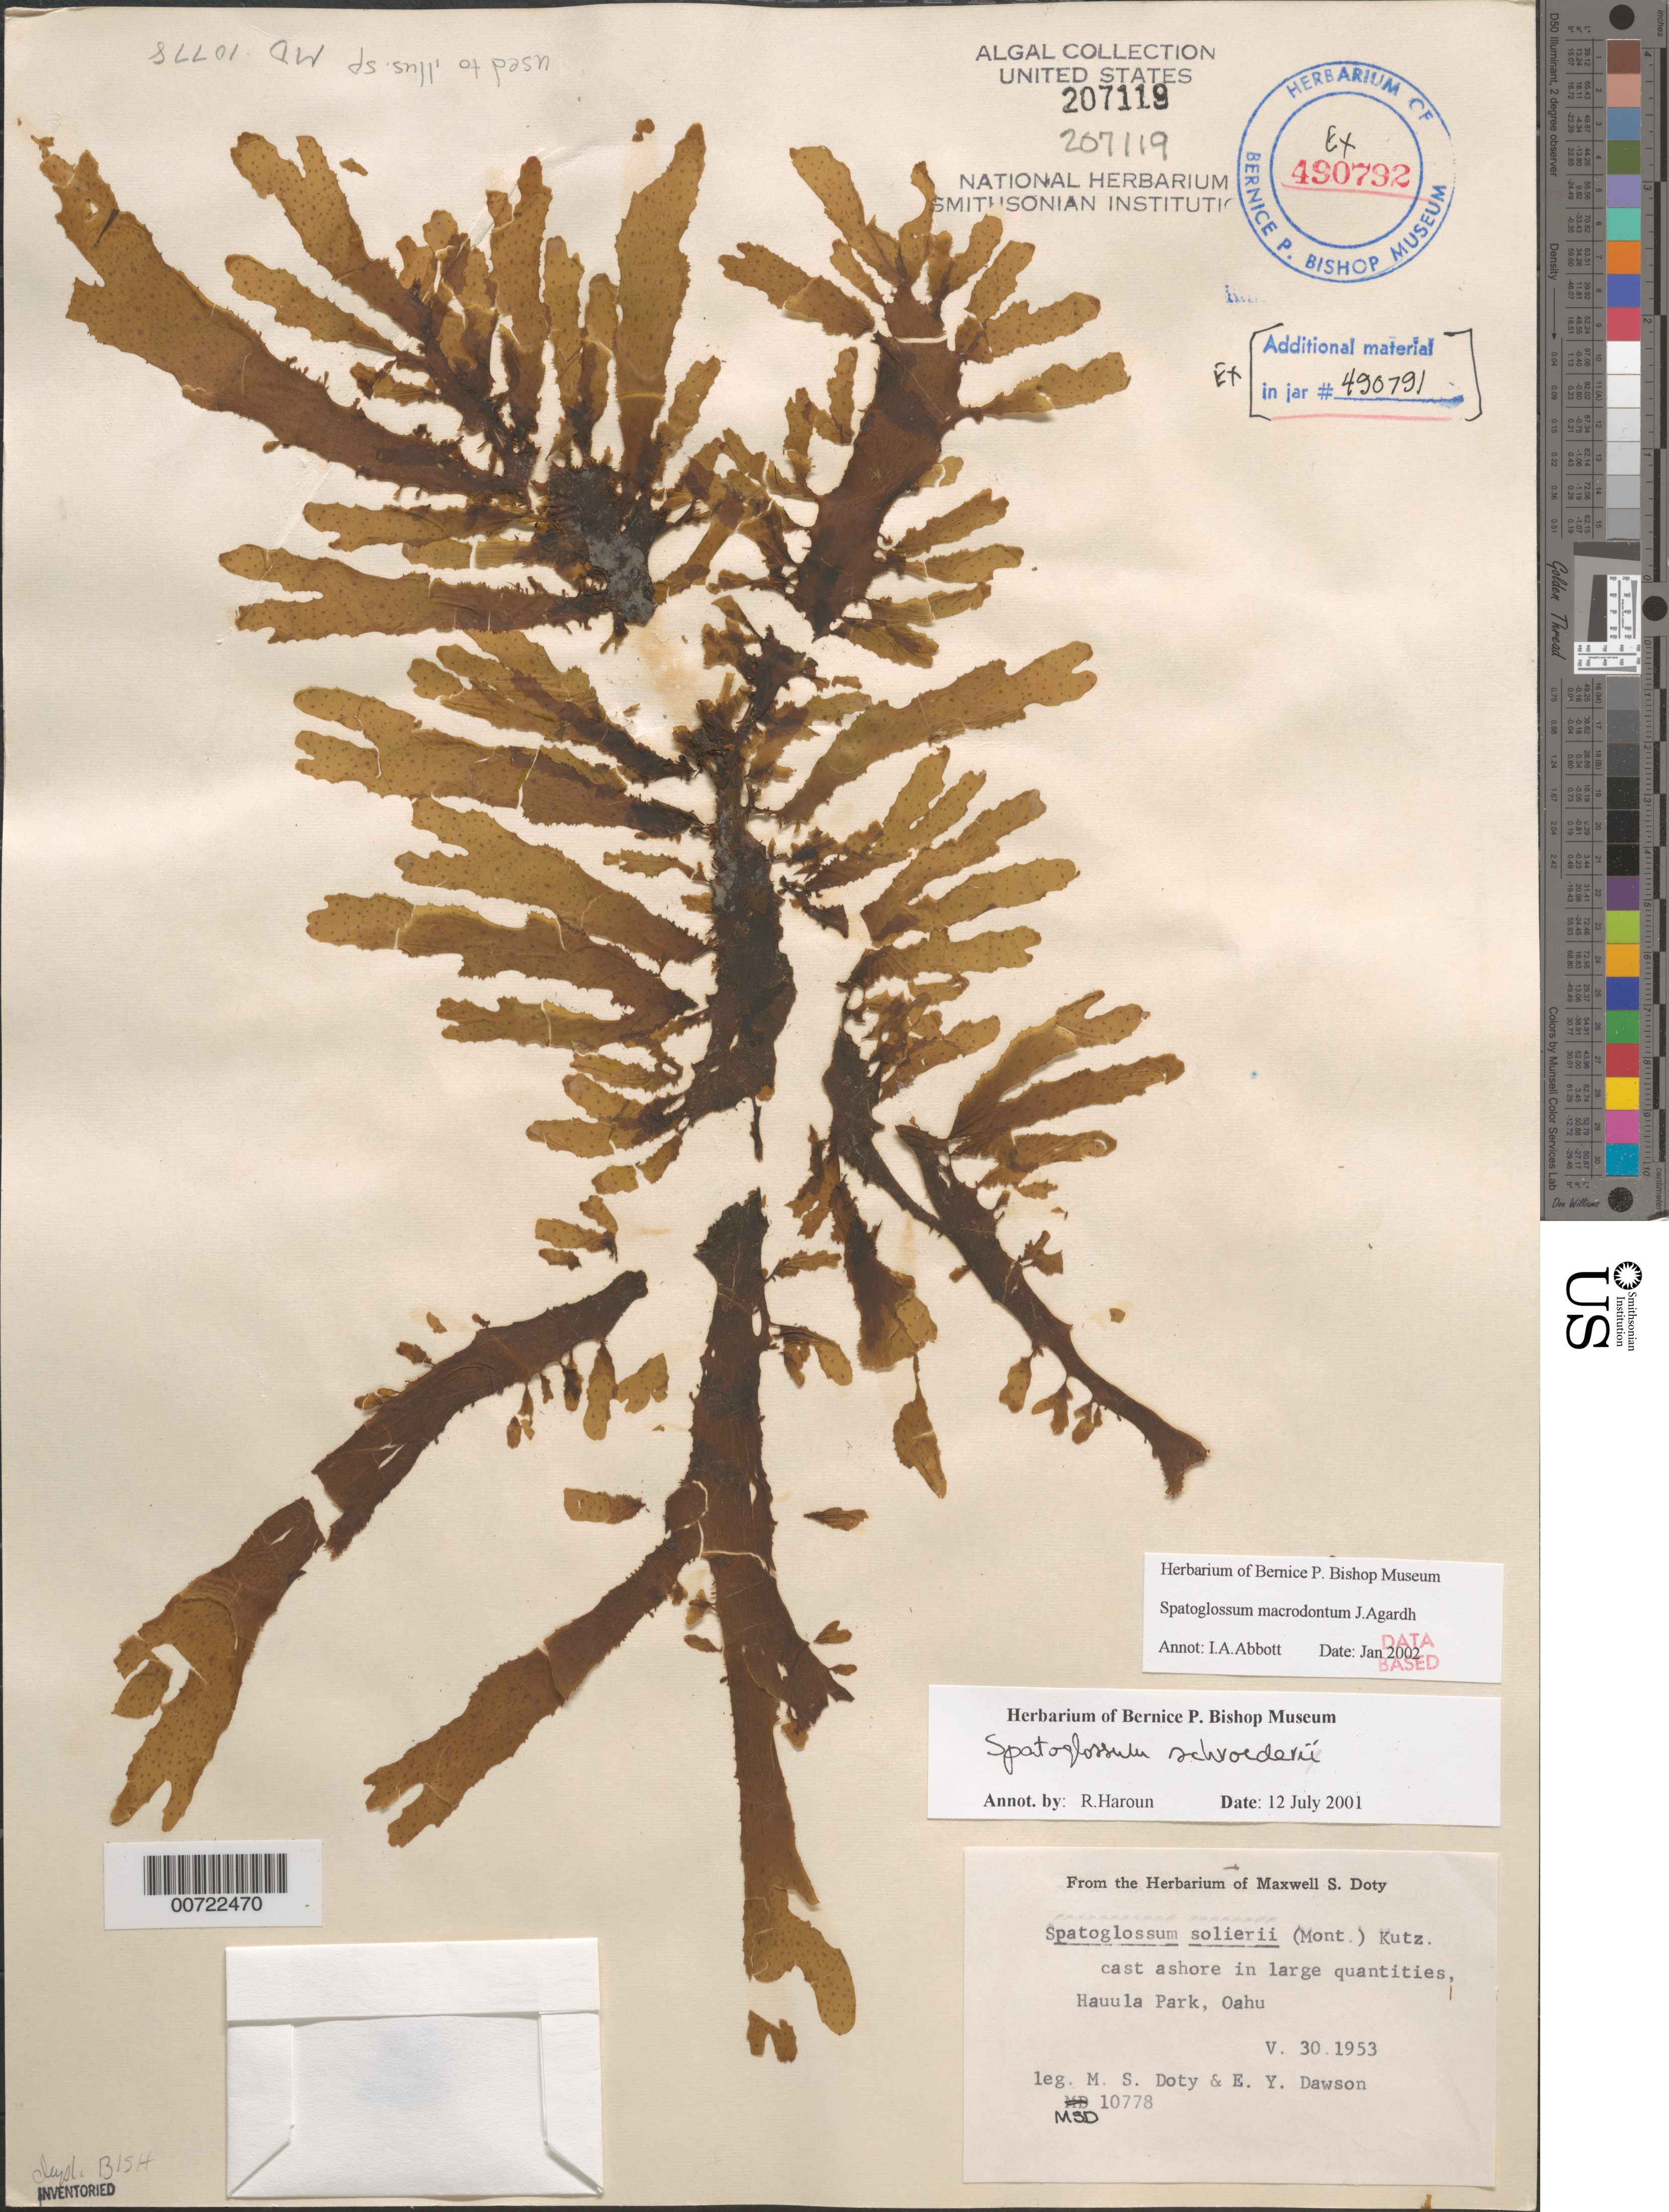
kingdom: Chromista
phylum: Ochrophyta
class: Phaeophyceae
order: Dictyotales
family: Dictyotaceae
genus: Spatoglossum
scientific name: Spatoglossum macrodontum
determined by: Abbott, Isabella A.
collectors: M. S. Doty & E. Y. Dawson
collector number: MSD 10778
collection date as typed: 30 May 1953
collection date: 1953-05-30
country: United States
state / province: Hawaii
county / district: Honolulu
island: Oahu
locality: Hauula Park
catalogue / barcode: US 207119